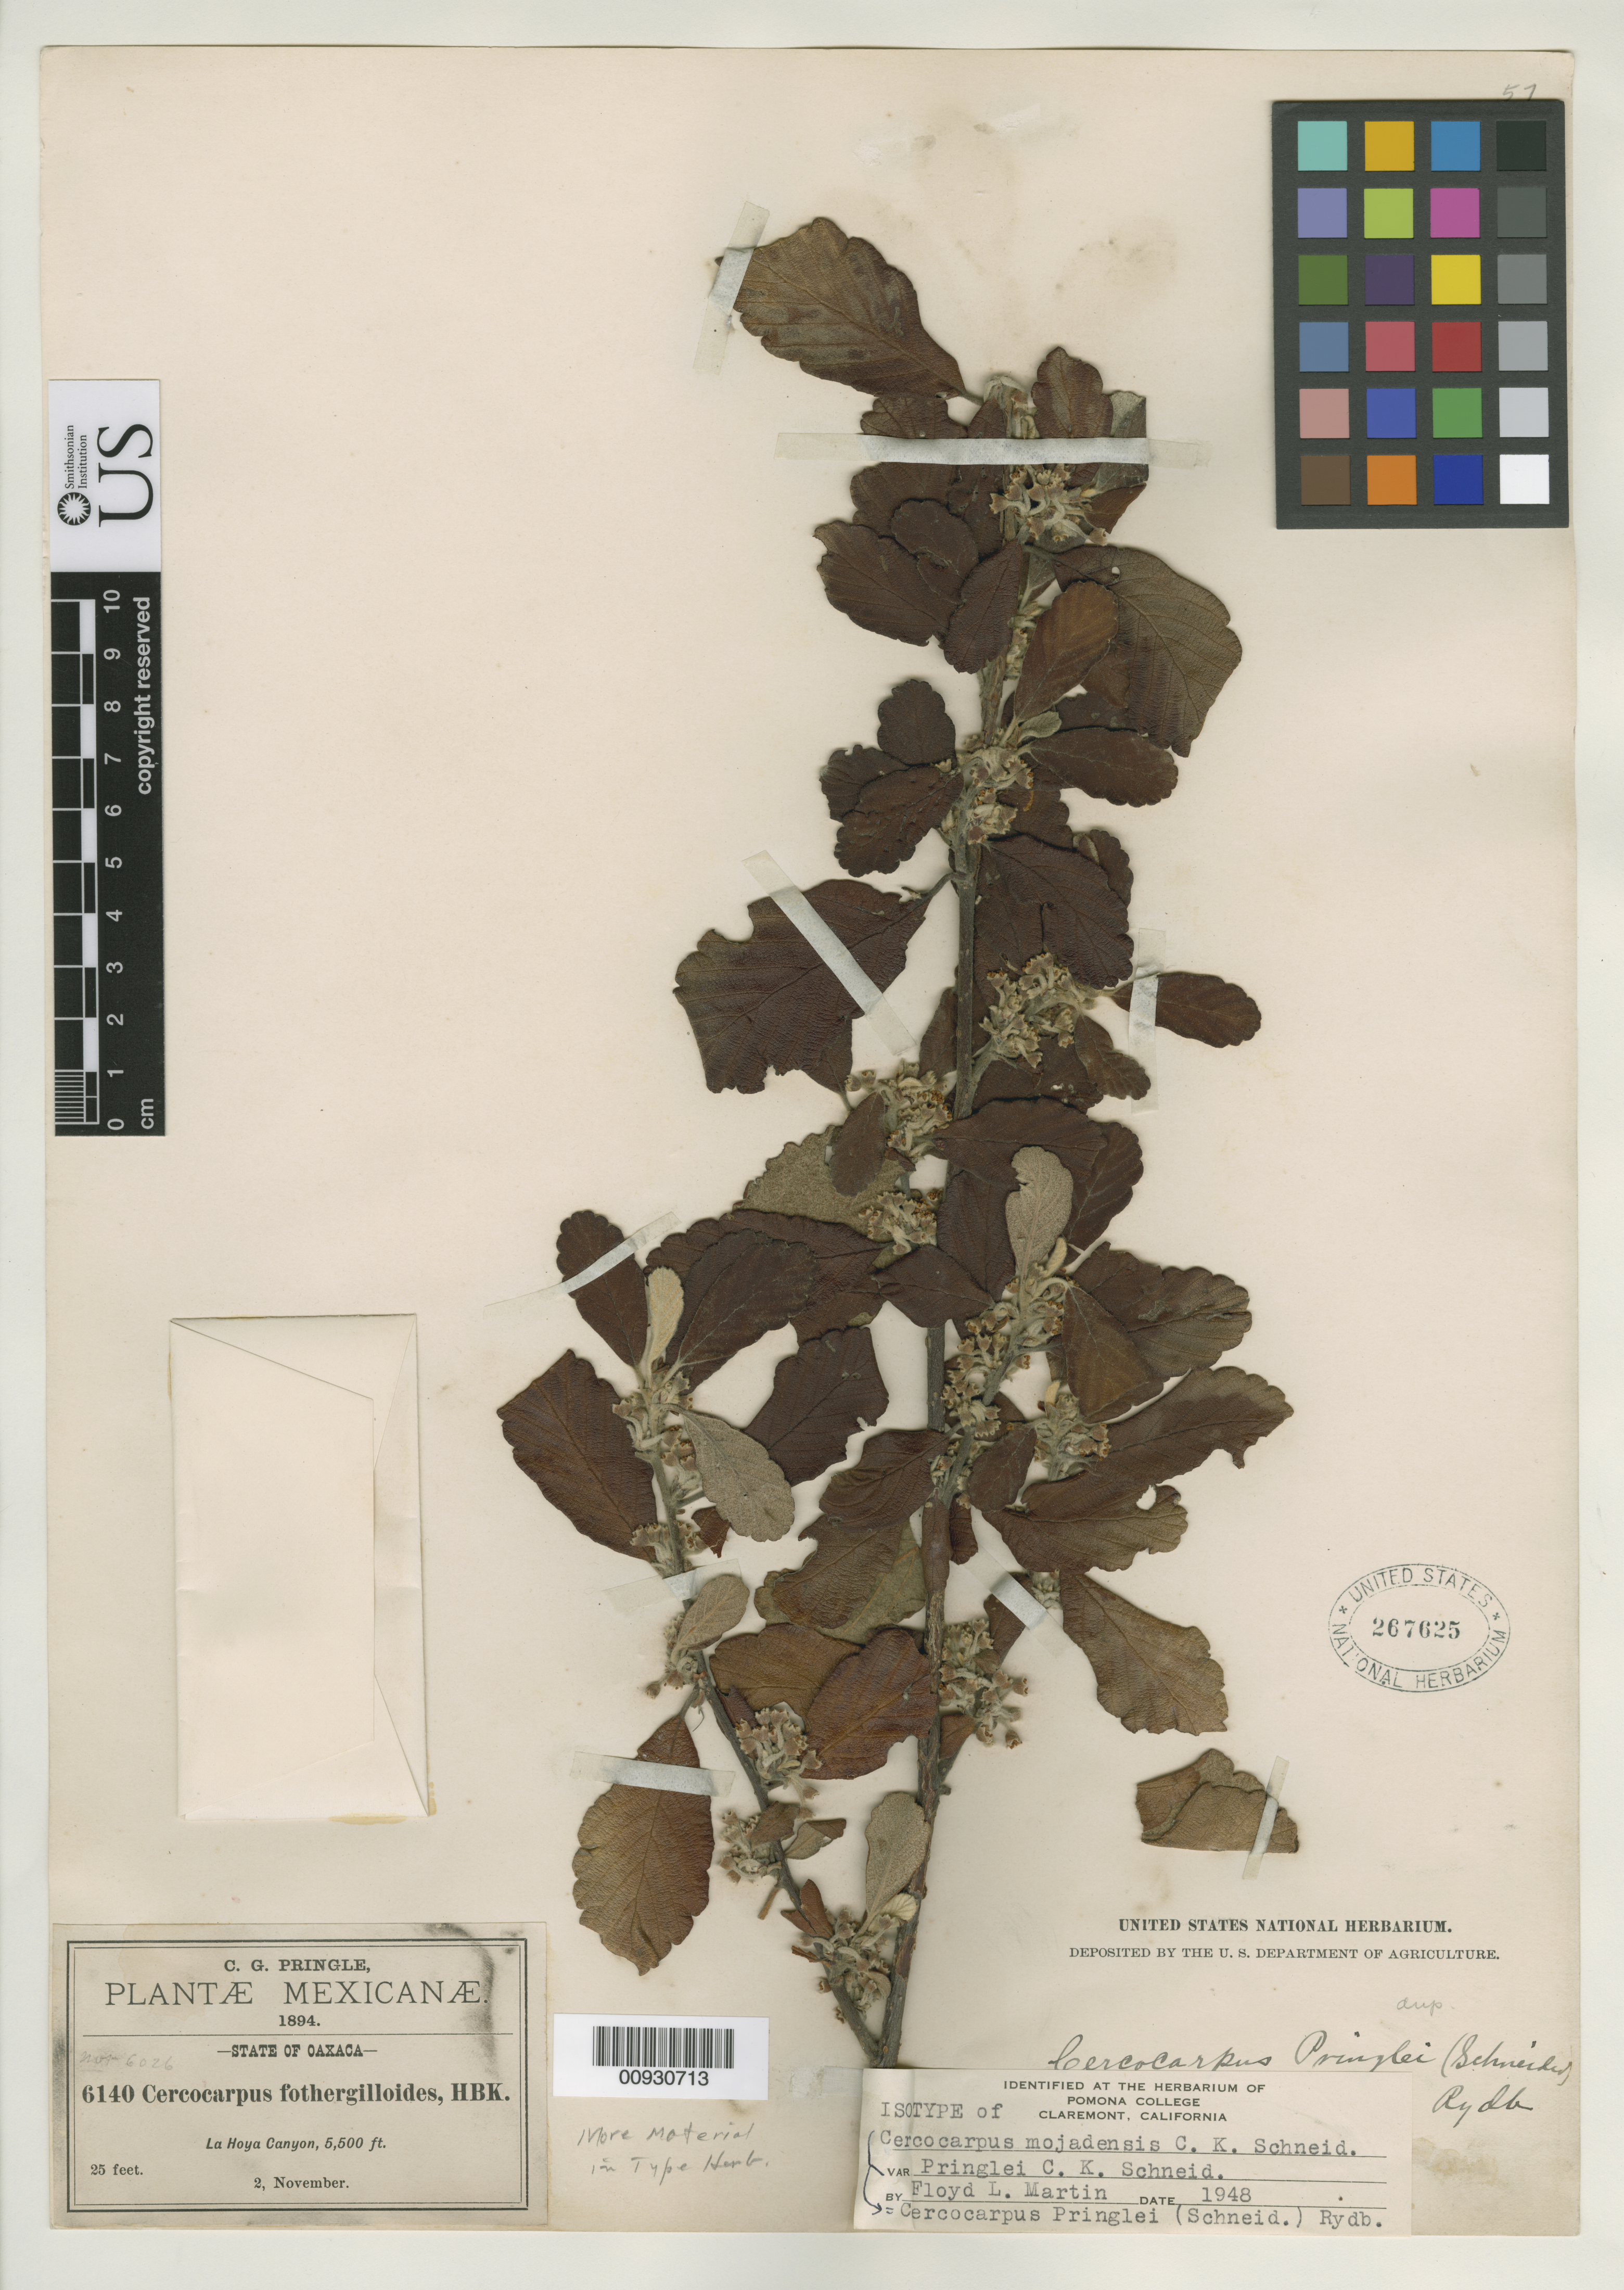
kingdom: Plantae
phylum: Tracheophyta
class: Magnoliopsida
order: Rosales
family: Rosaceae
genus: Cercocarpus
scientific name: Cercocarpus mojadensis var. pringlei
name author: C.K. Schneid.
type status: Isotype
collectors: C. G. Pringle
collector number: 6140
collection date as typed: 02 Nov 1894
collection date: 1894-11-02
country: Mexico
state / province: Oaxaca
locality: La Hoya Canyon.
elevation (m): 1676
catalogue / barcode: US 267625